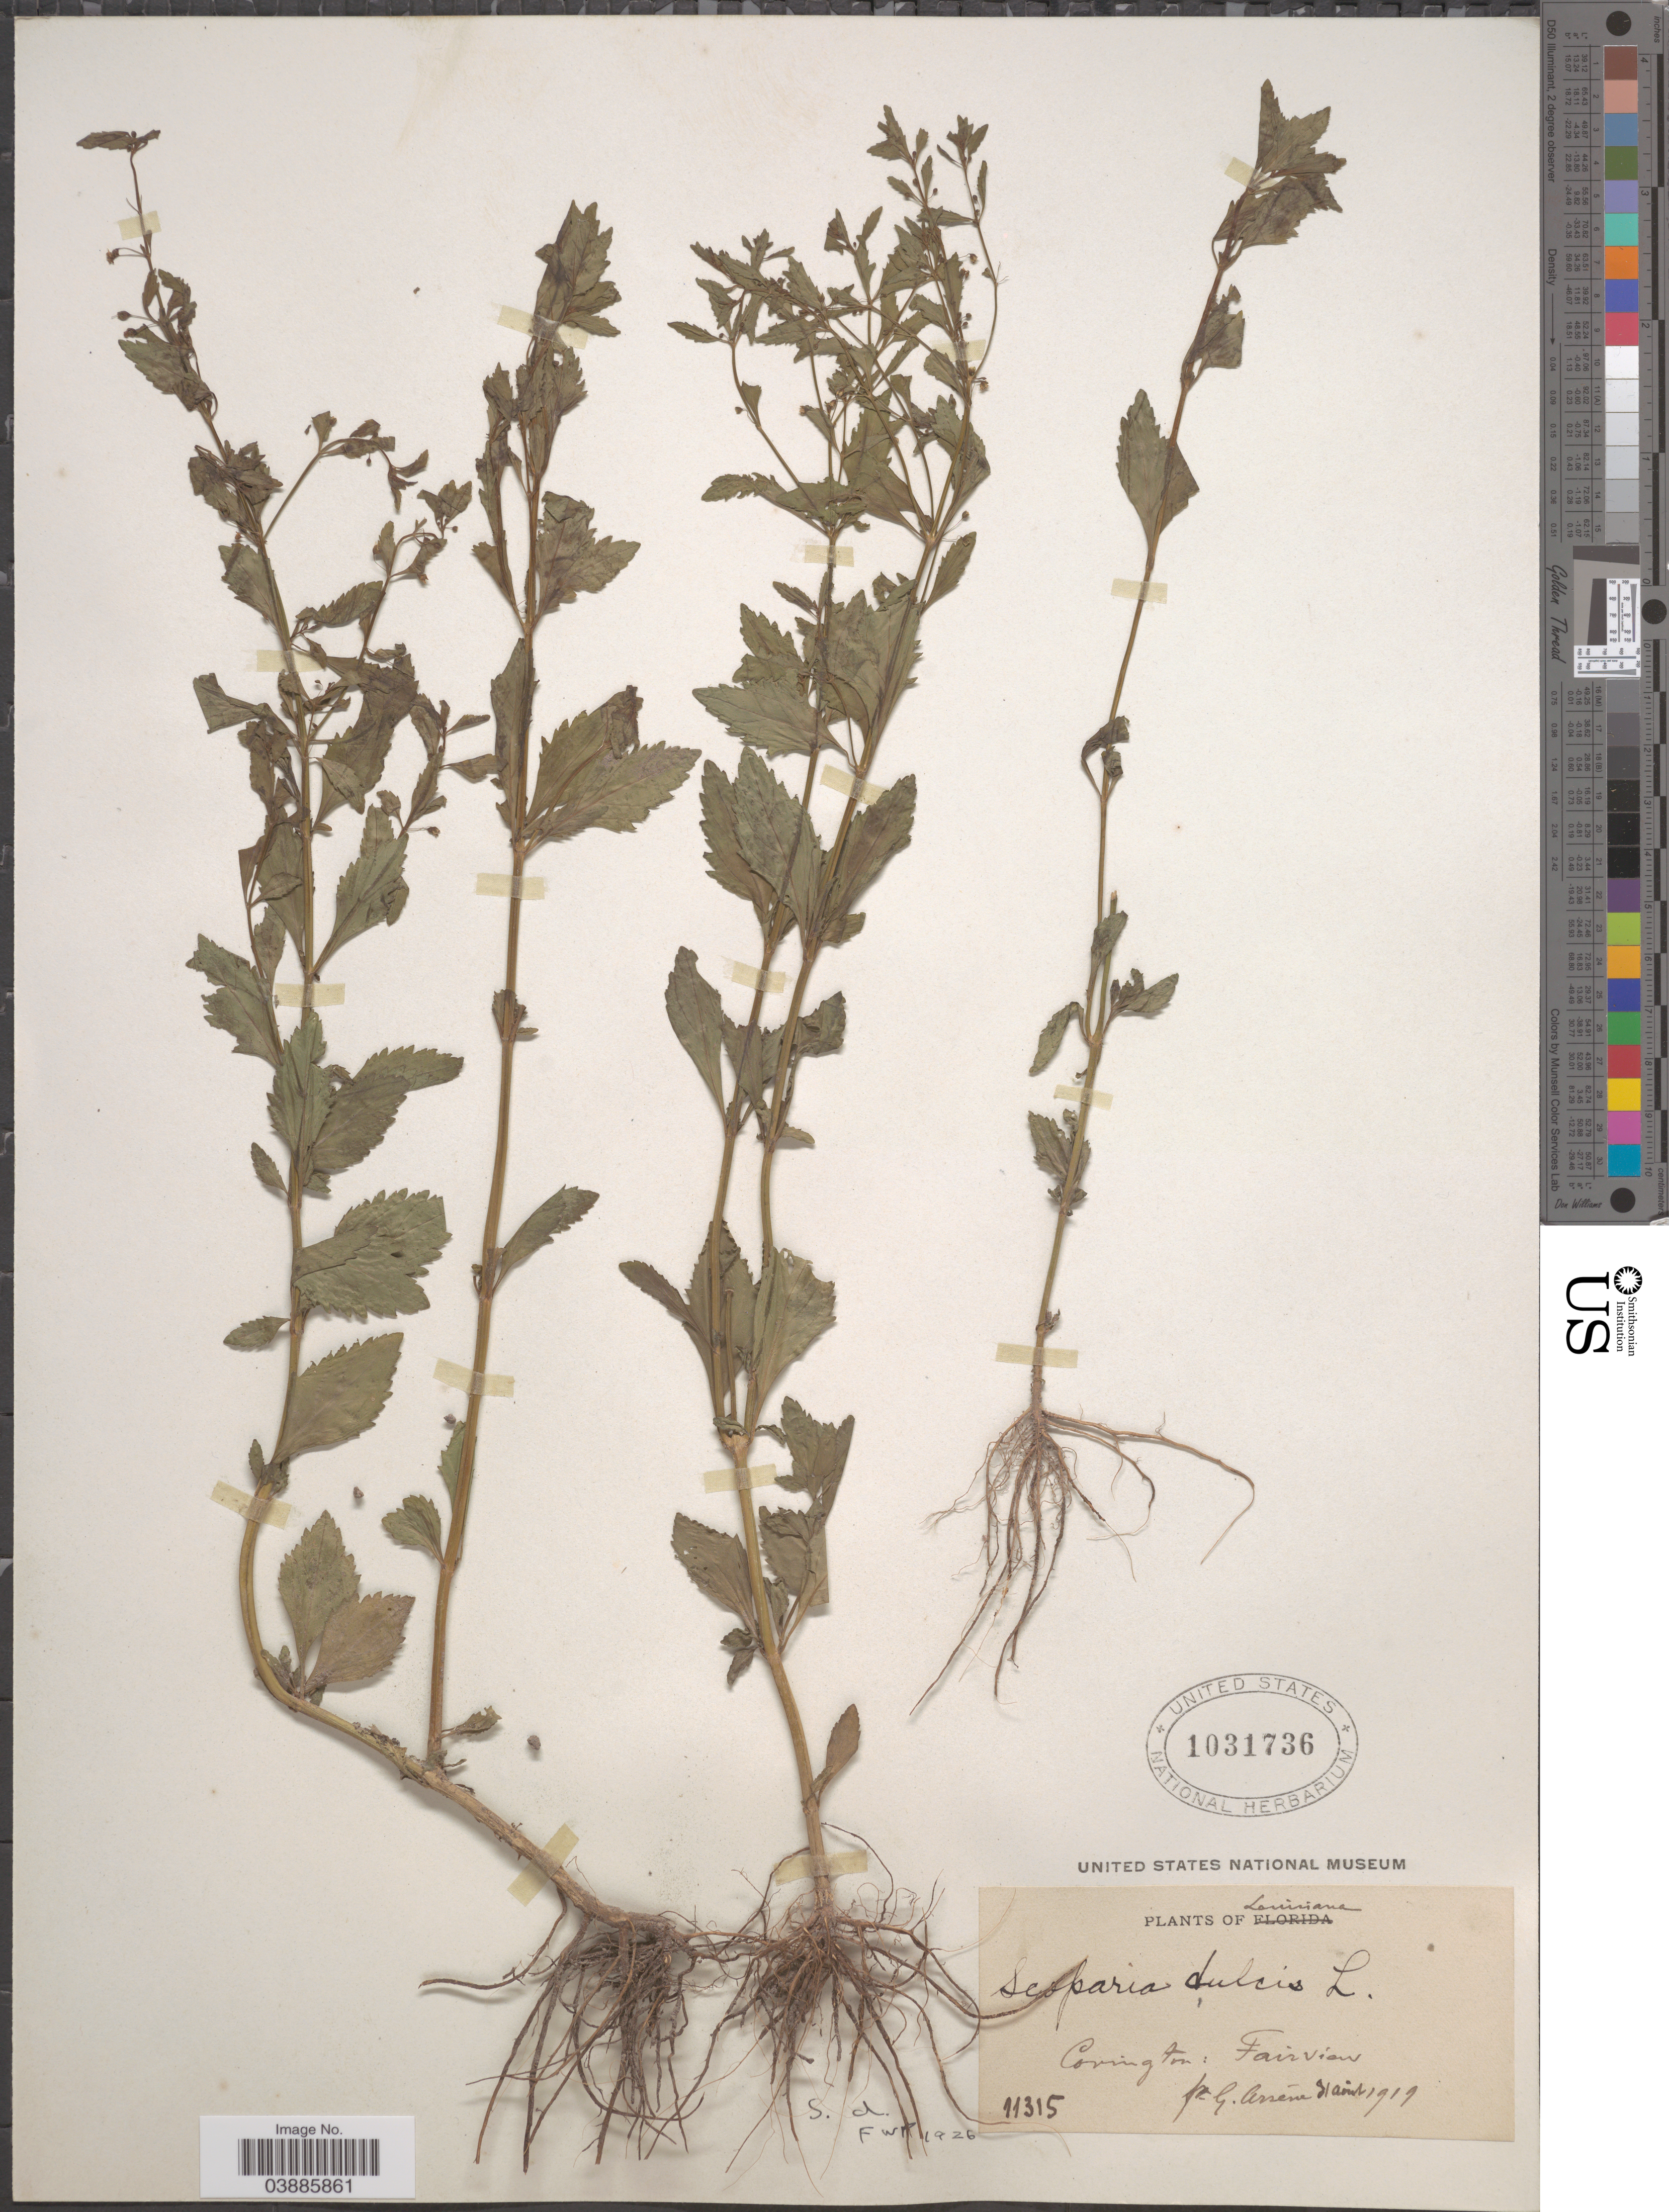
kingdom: Plantae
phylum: Tracheophyta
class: Magnoliopsida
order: Lamiales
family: Plantaginaceae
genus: Scoparia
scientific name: Scoparia dulcis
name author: L.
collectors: Bro. G. Arsène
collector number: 11315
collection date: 1919-08-31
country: United States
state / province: Louisiana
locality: Covington: Fairview.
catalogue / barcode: US 1031736